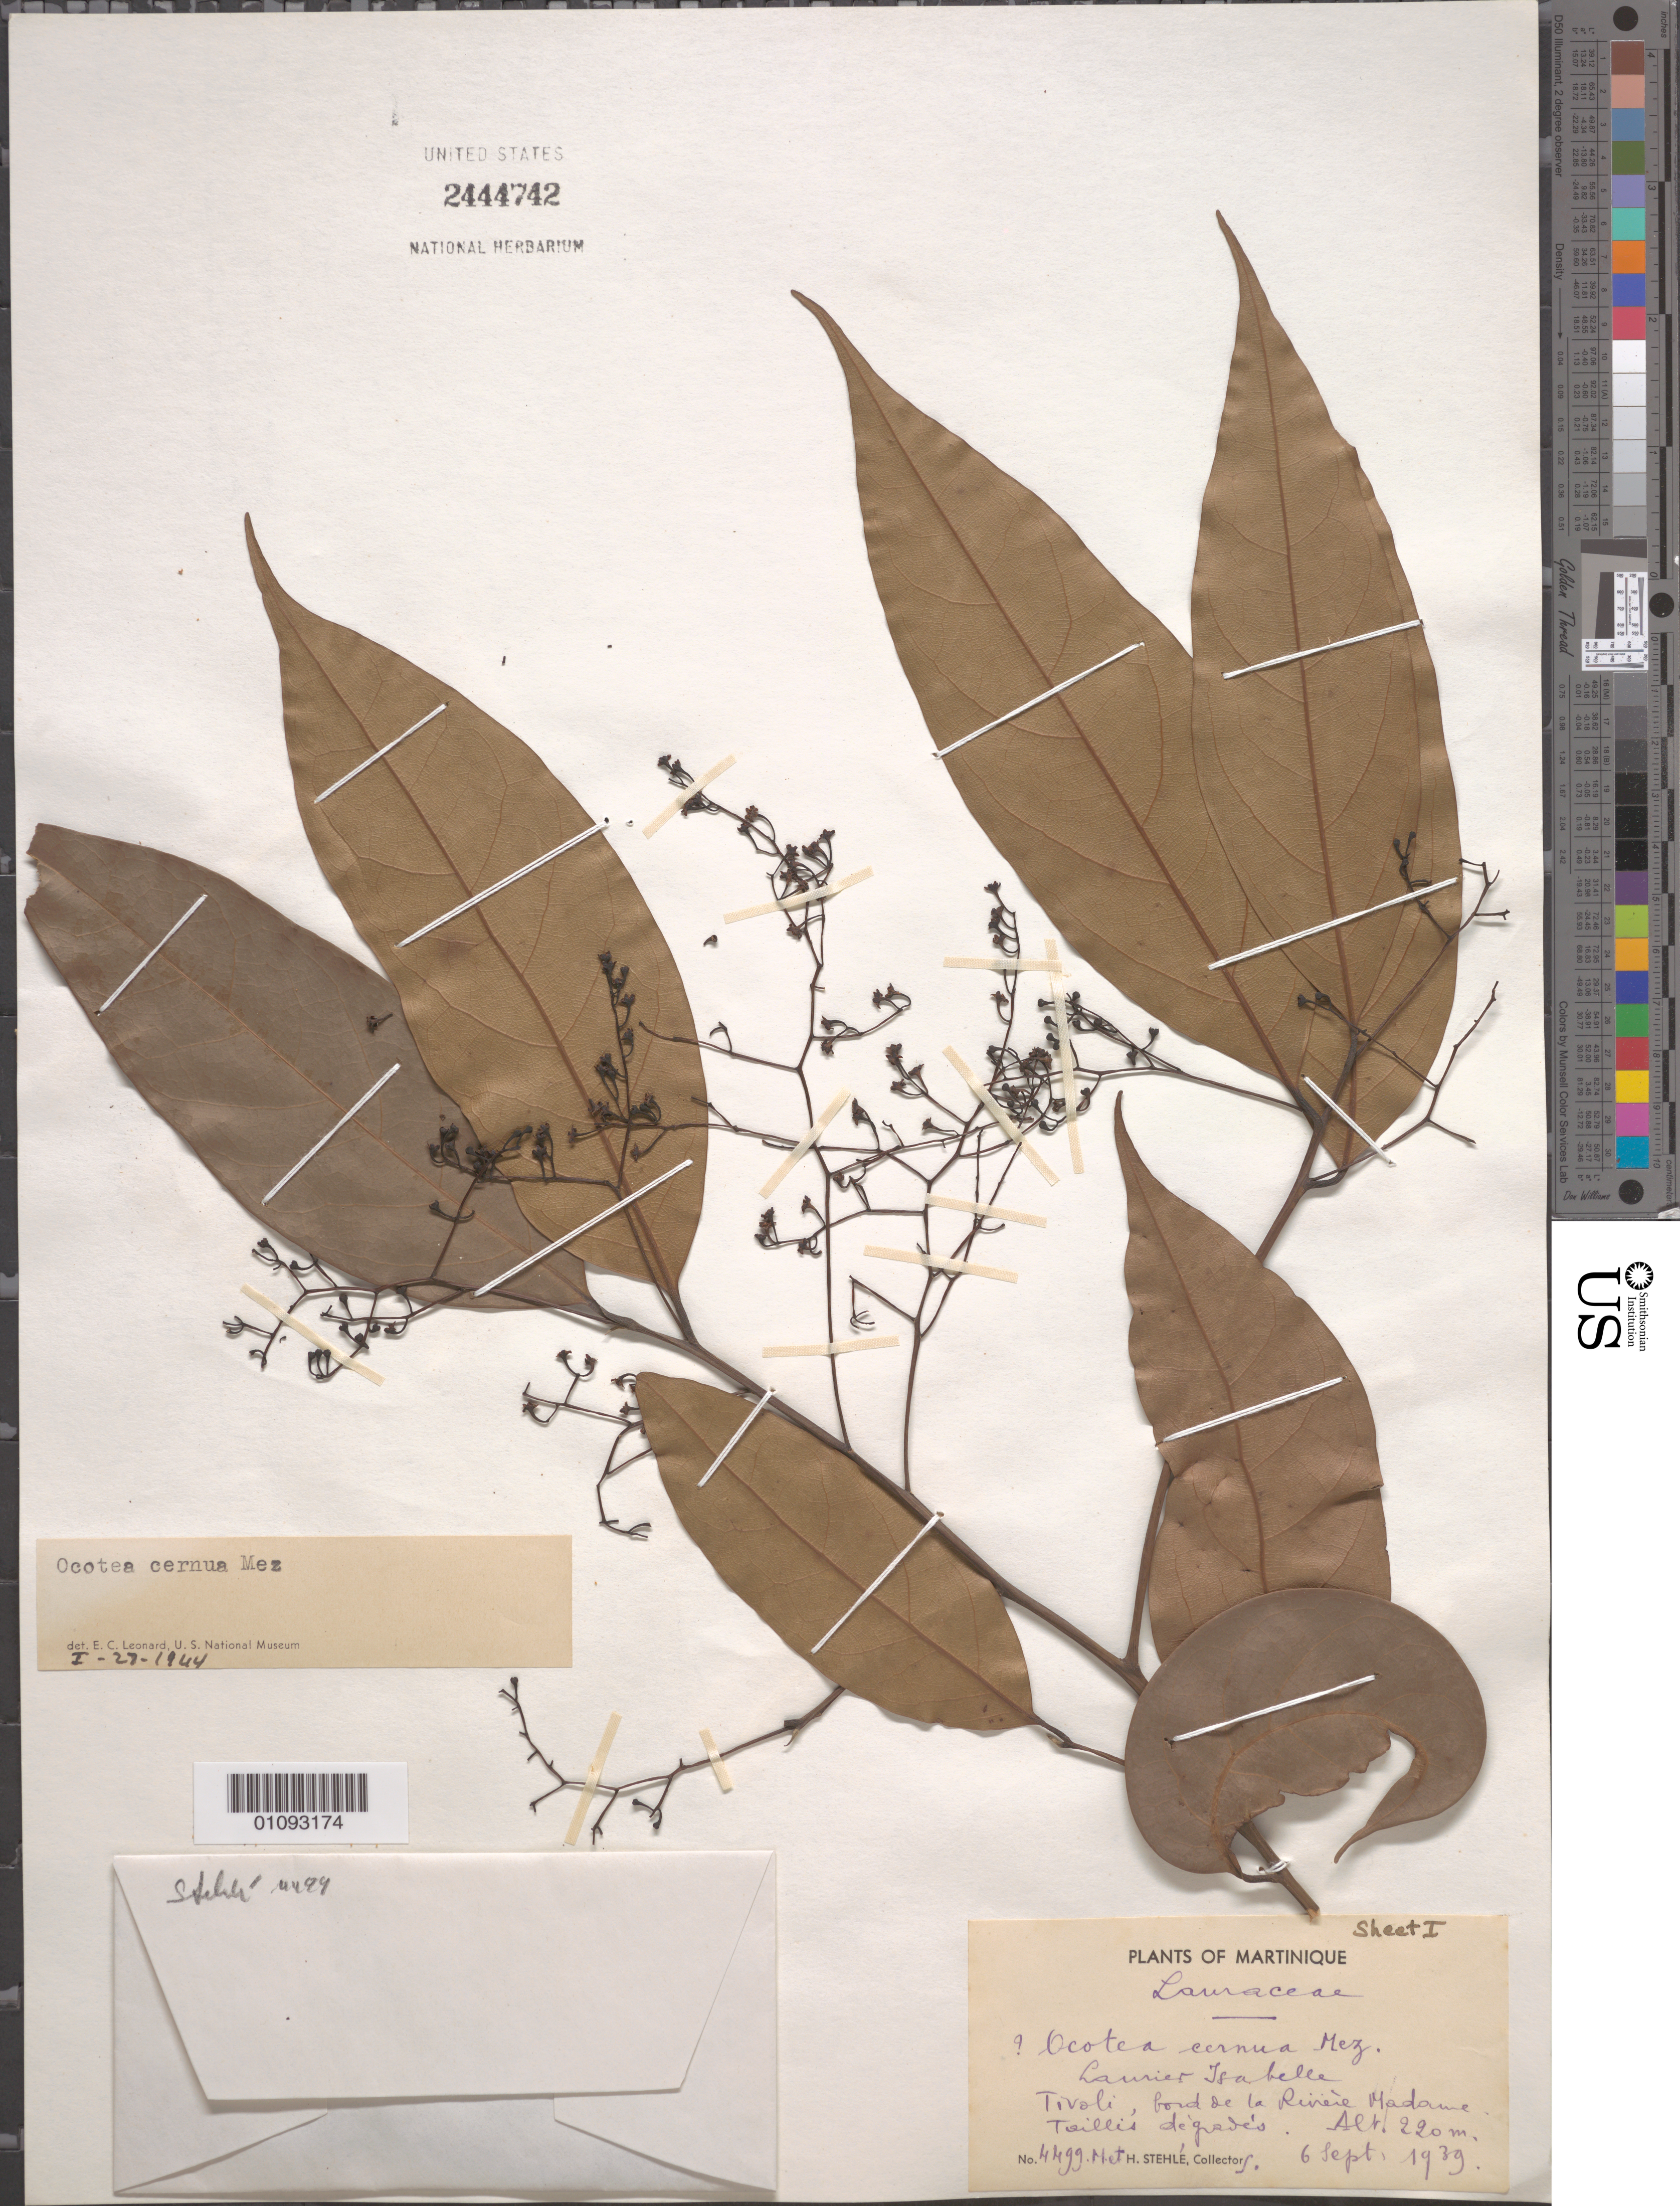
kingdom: Plantae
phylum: Tracheophyta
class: Magnoliopsida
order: Laurales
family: Lauraceae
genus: Ocotea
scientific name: Ocotea cernua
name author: (Nees) Mez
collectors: H. Stehlé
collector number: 4499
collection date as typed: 06 Sep 1939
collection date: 1939-09-06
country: Martinique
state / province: Fort-de-France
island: Martinique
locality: Tivoli.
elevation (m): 220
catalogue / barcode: US 2444742